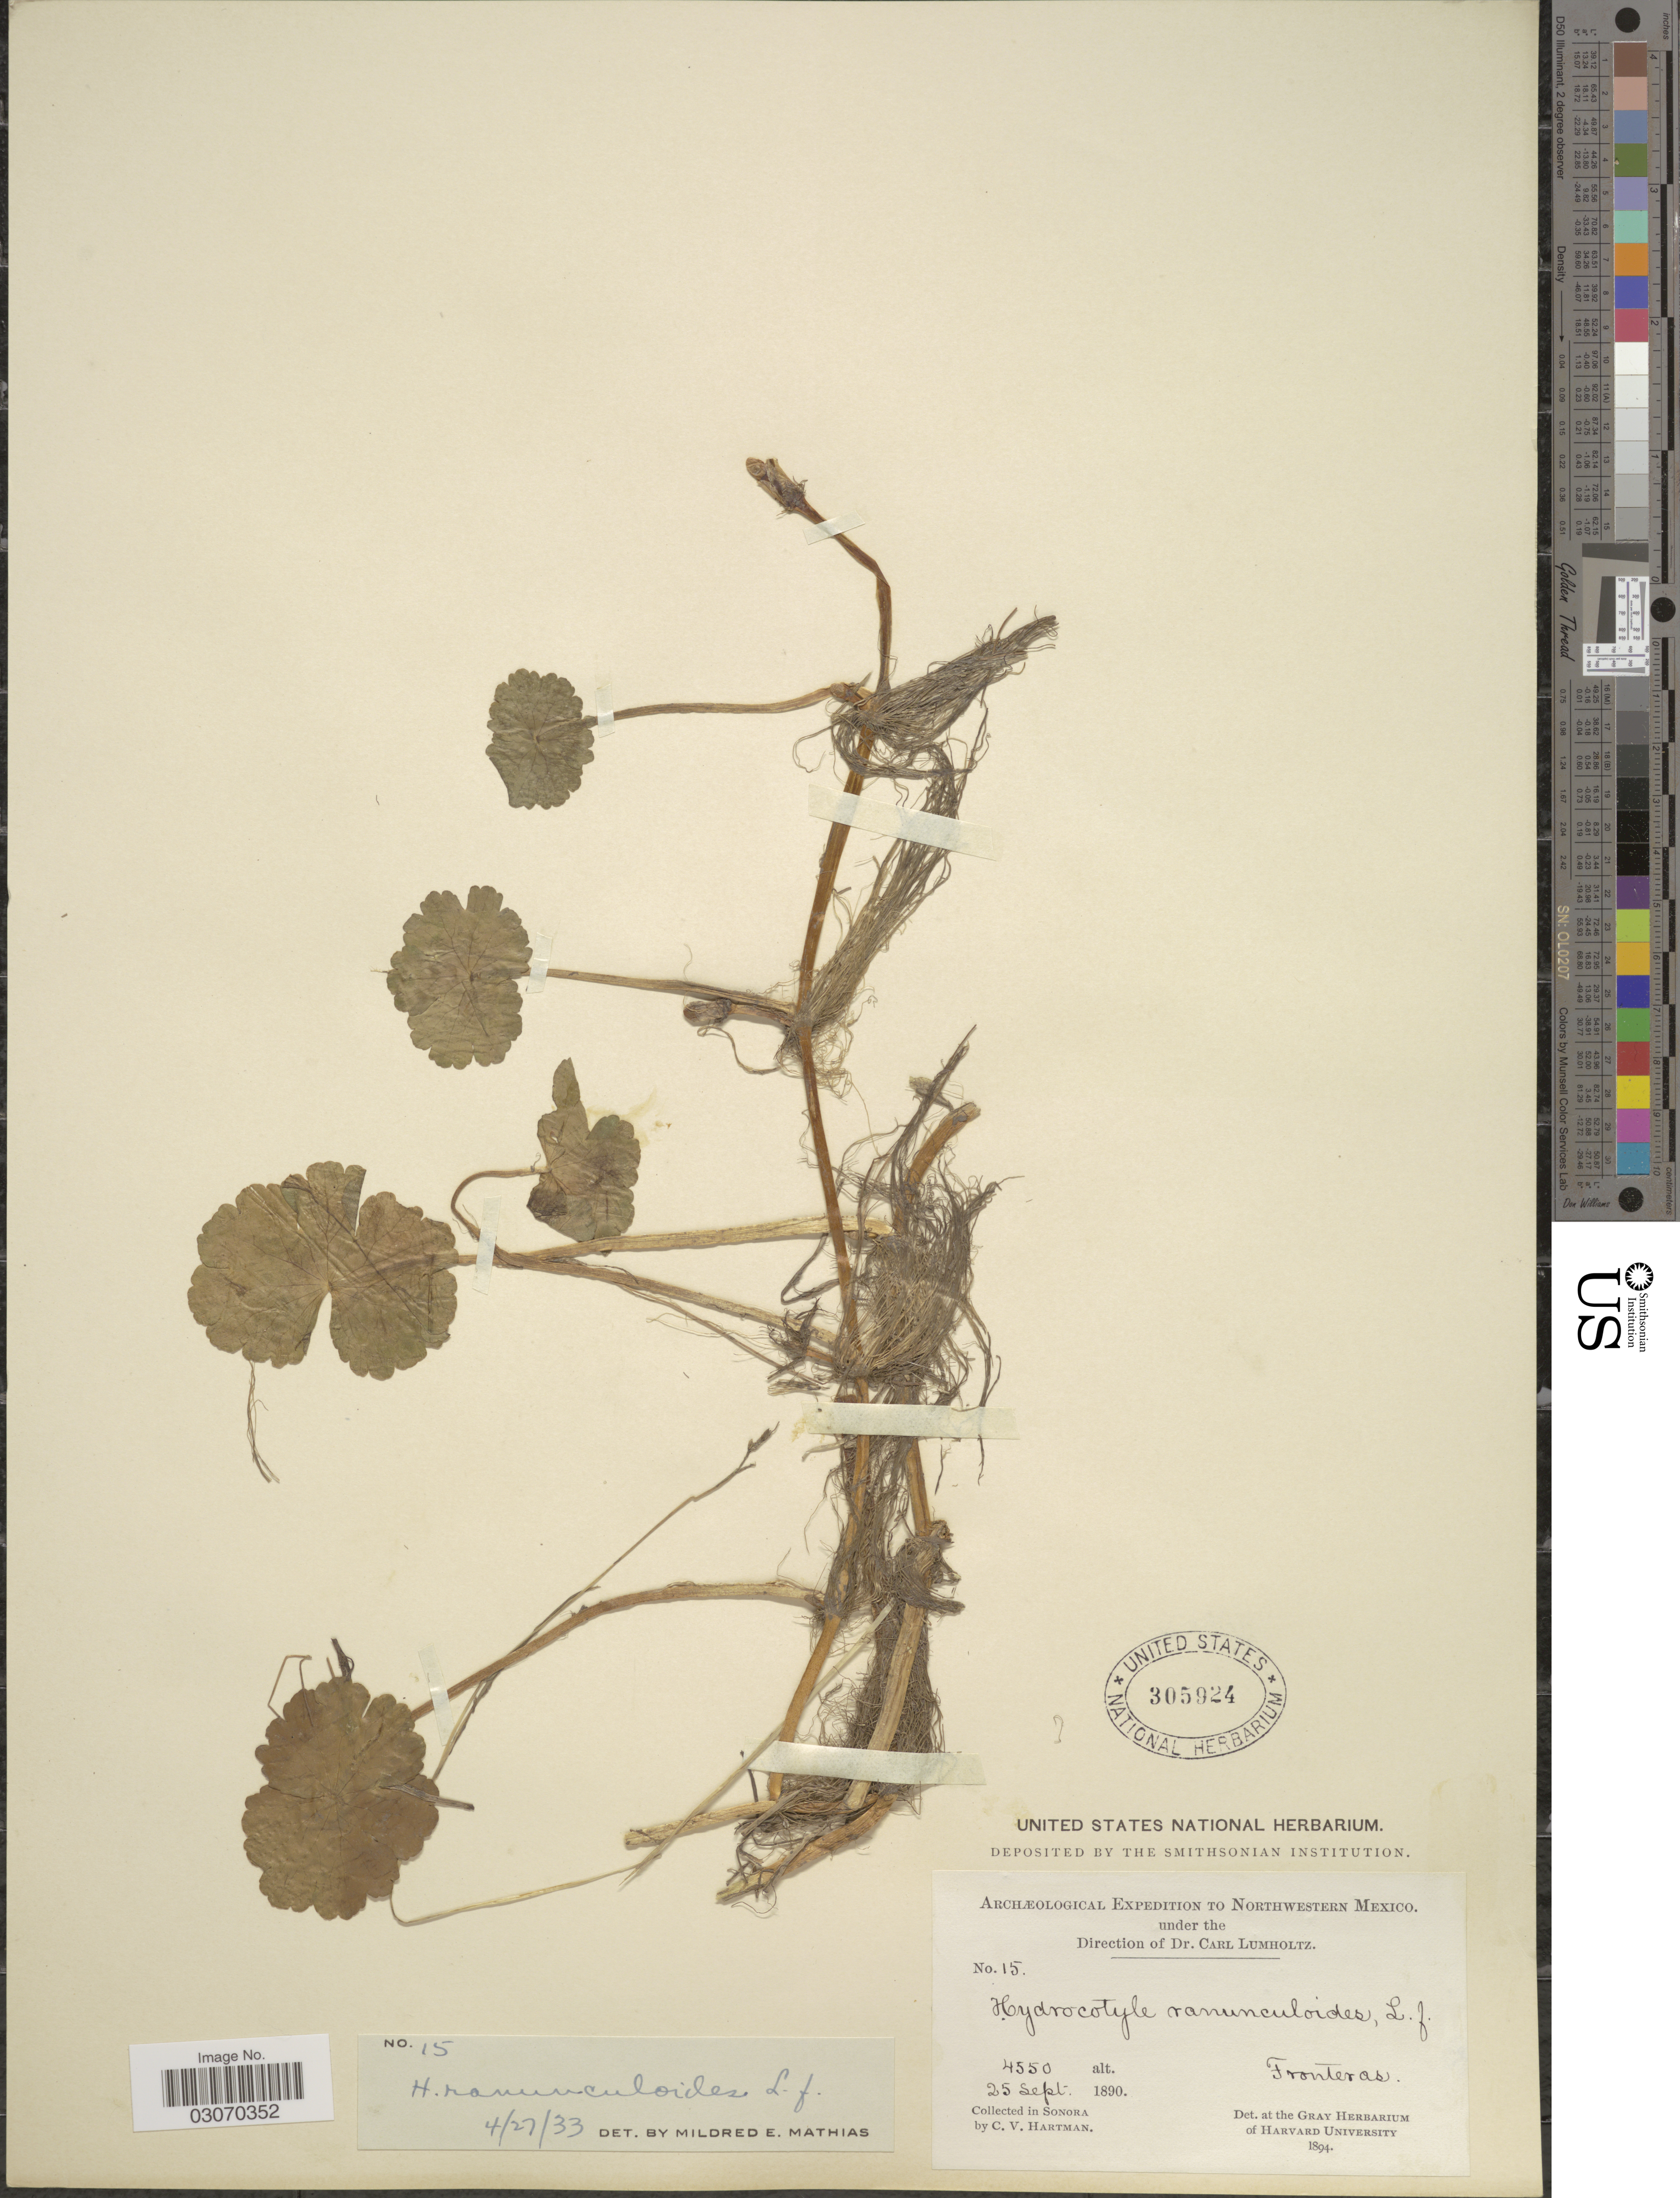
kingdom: Plantae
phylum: Tracheophyta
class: Magnoliopsida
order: Apiales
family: Araliaceae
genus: Hydrocotyle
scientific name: Hydrocotyle ranunculoides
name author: L. f.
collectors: C. V. Hartman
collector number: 15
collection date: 1890-09-25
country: Mexico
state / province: Sonora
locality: Northwestern Mexico. Fronteras.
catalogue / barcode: US 305924